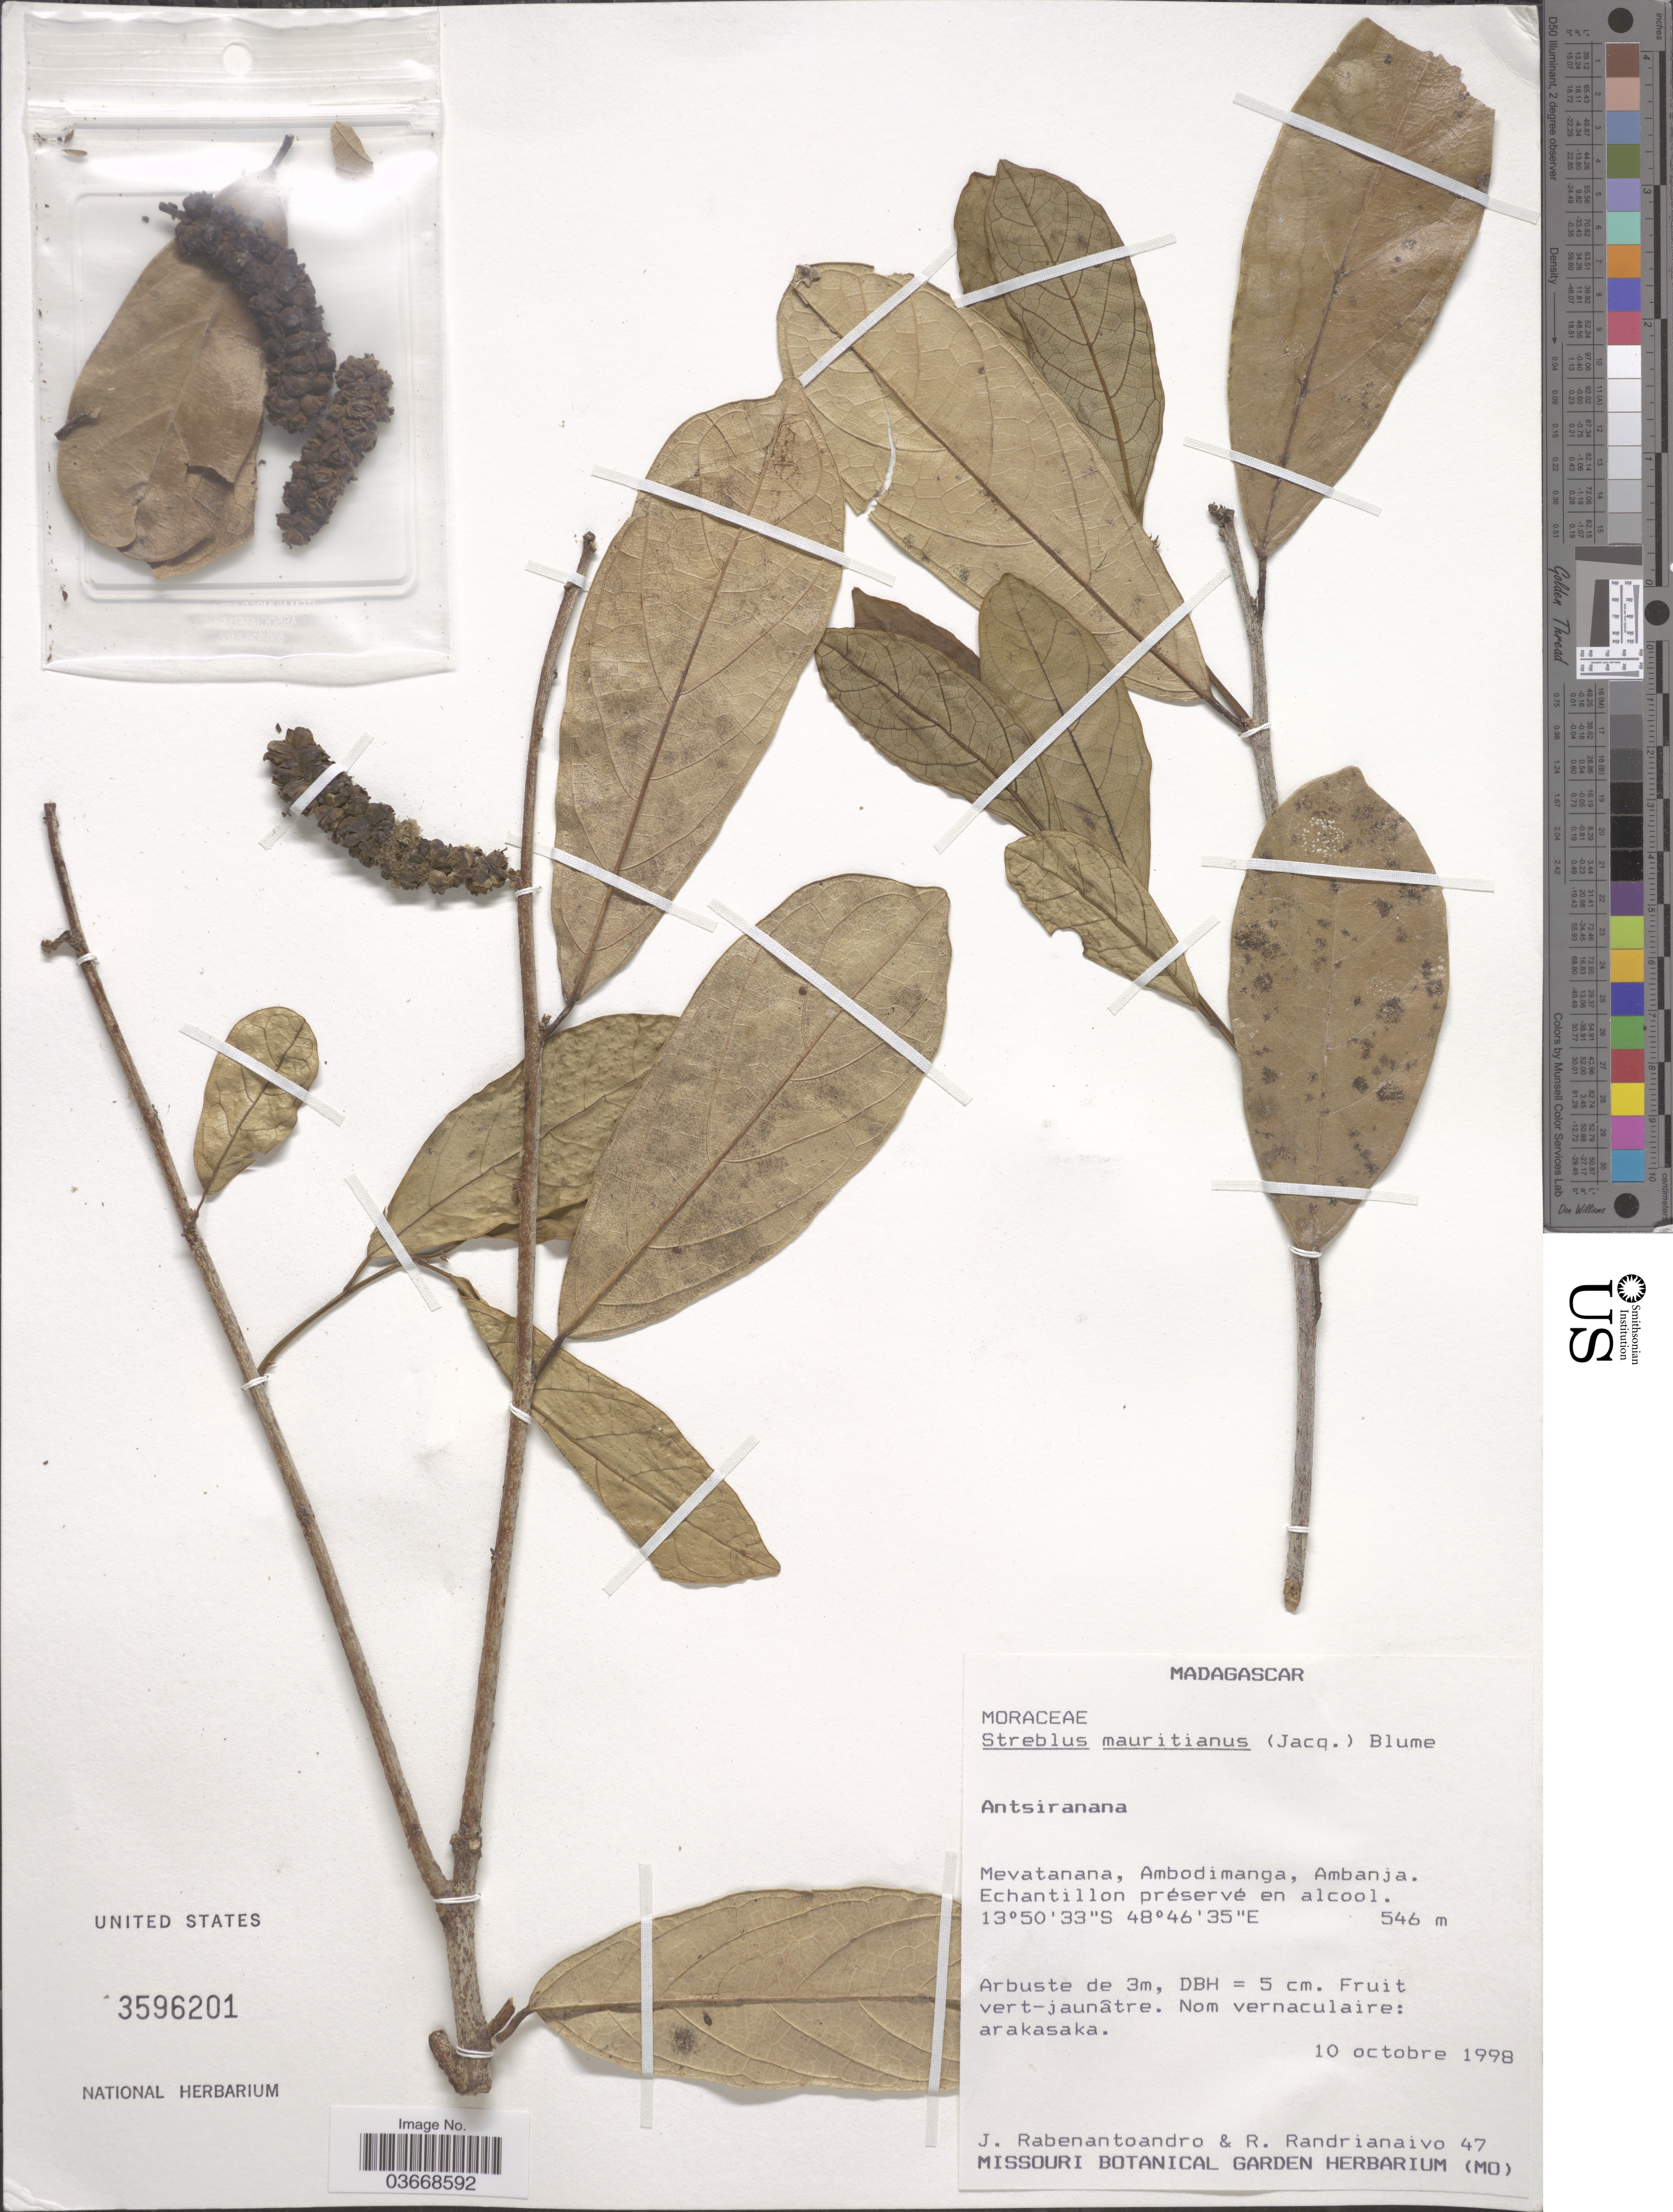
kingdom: Plantae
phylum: Tracheophyta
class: Magnoliopsida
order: Rosales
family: Moraceae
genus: Ampalis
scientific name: Ampalis mauritiana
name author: (Jacq.) Urb.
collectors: J. Rabenantoandro & R. Randrianaivo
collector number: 47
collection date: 1998-10-10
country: Madagascar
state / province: Diana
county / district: Ambanja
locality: Mevatanana, Ambodimanga, Ambanja. Echantillon préservé en alcool.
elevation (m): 546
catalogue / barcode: US 3596201